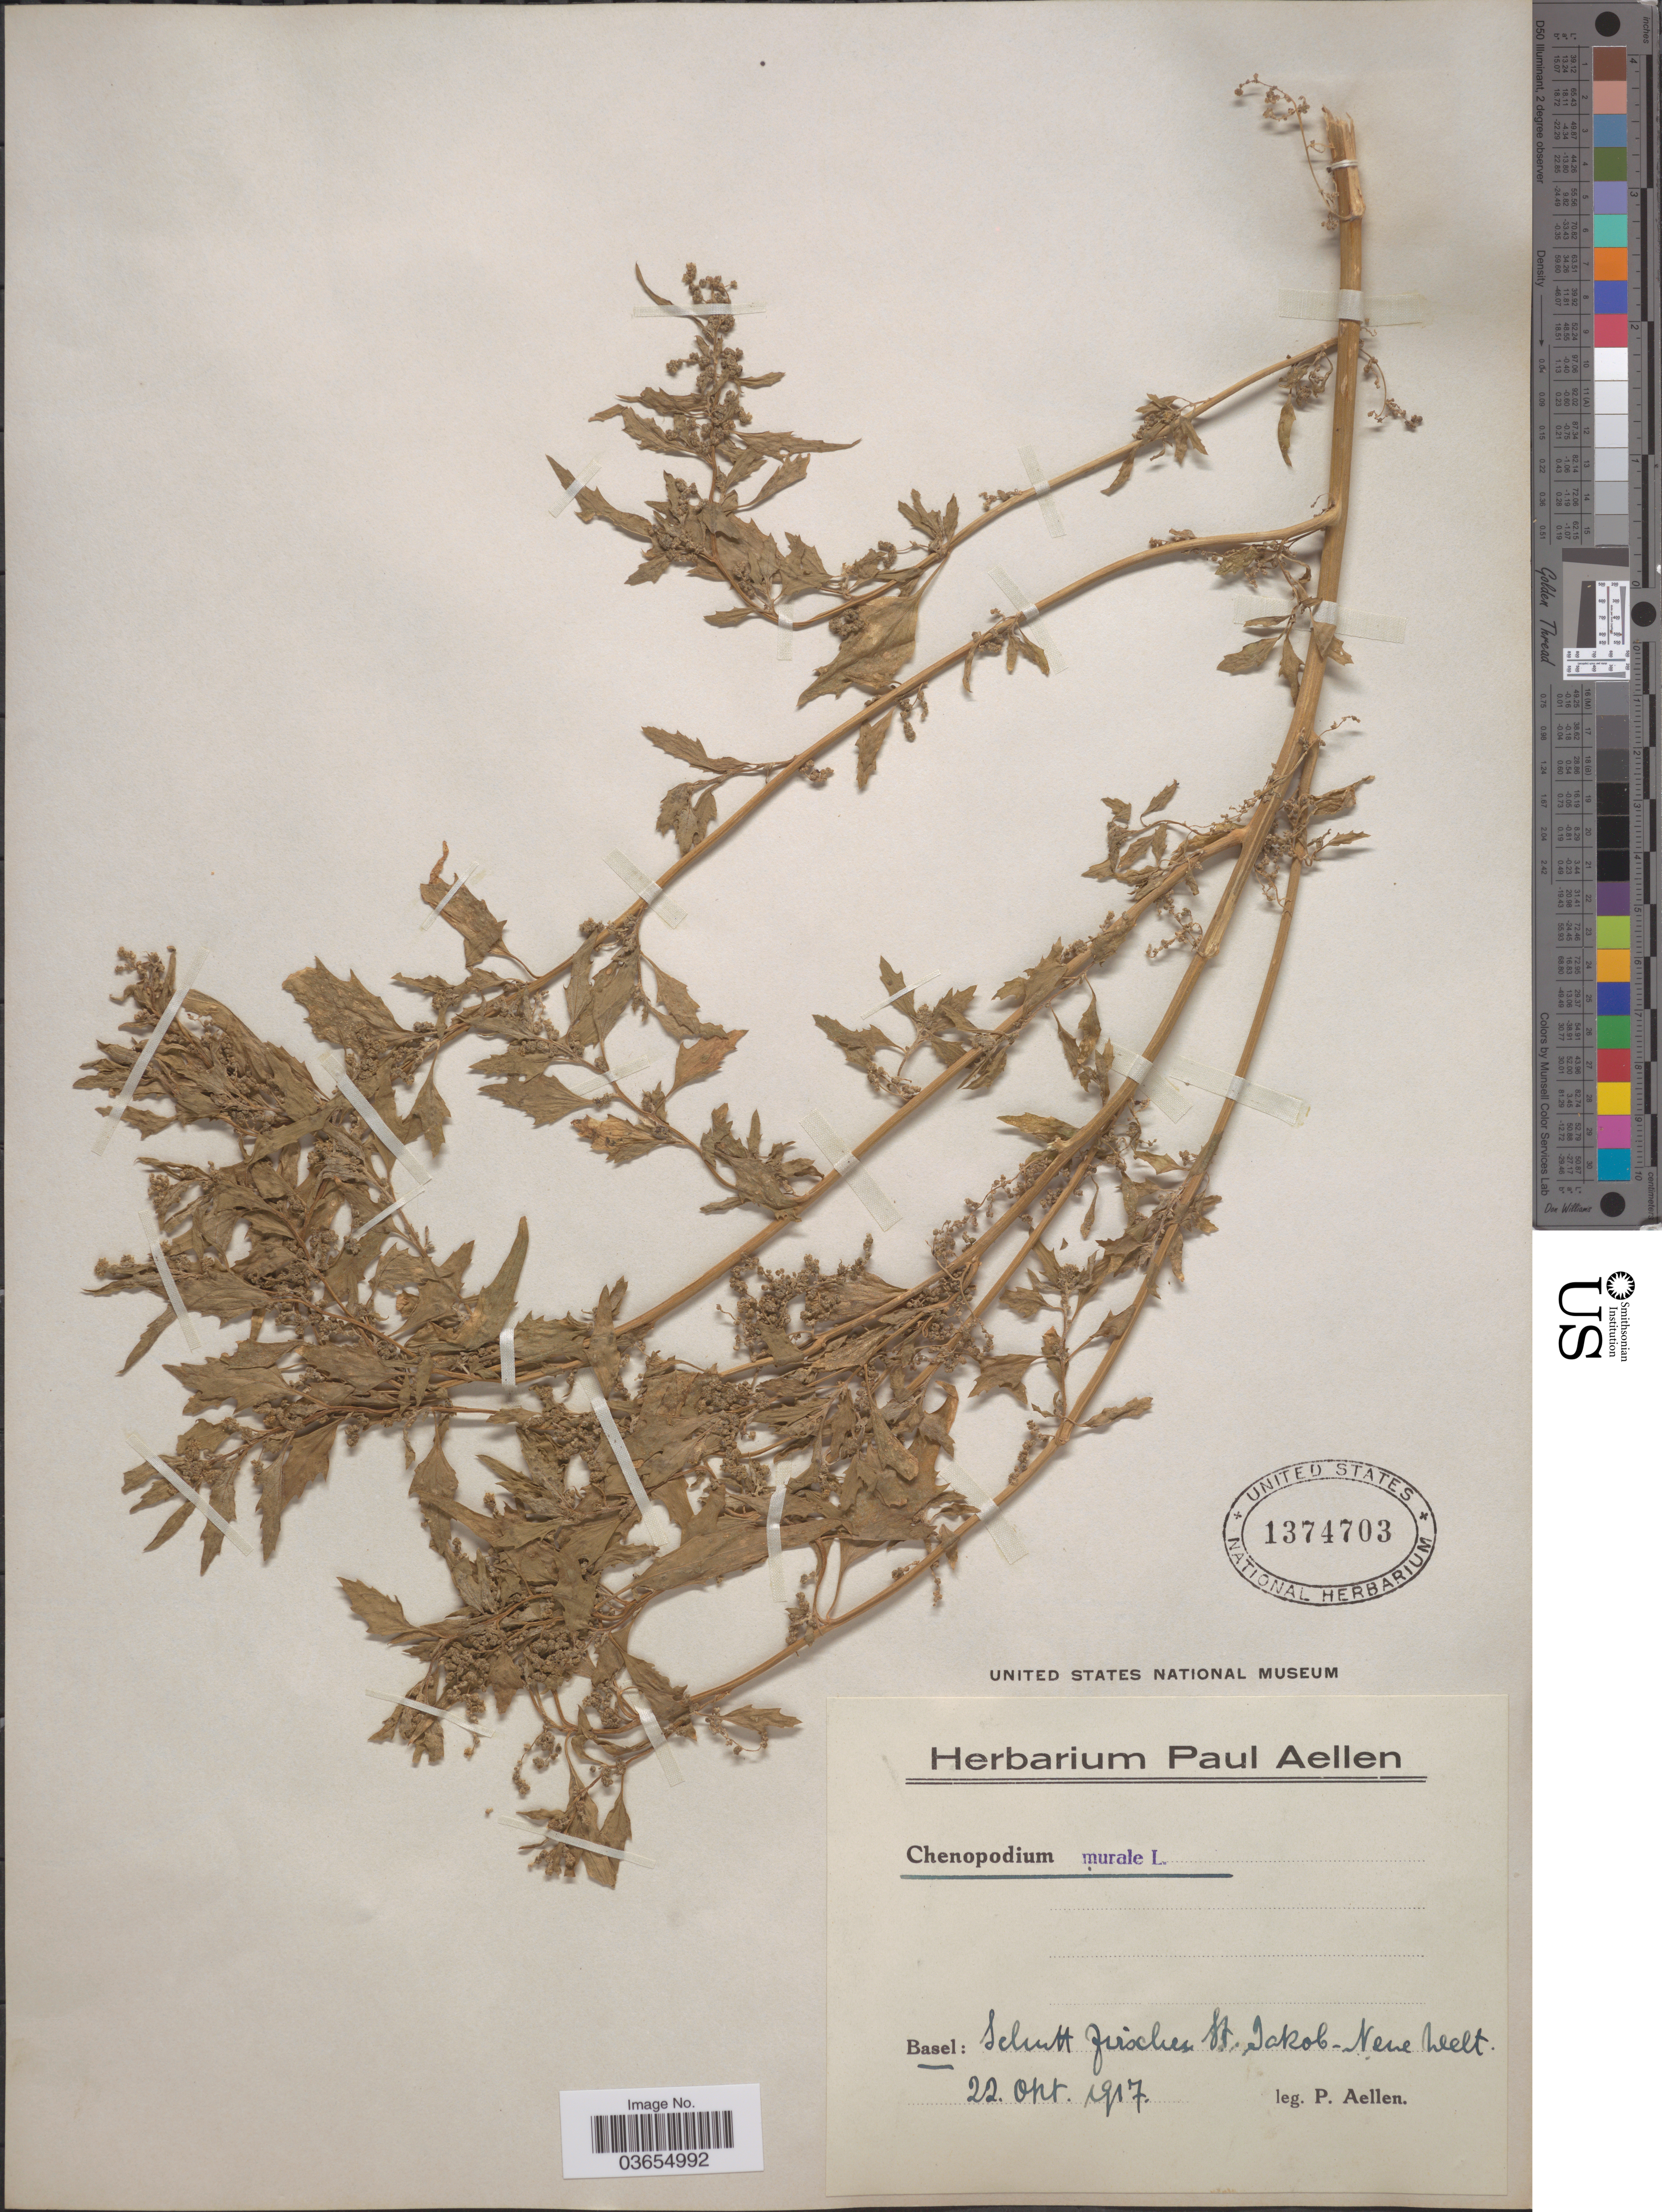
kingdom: Plantae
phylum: Tracheophyta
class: Magnoliopsida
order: Caryophyllales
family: Amaranthaceae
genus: Chenopodium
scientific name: Chenopodium murale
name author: L.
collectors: P. Aellen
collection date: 1917-10-22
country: Switzerland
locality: Basel: Schutt zwischen St. Jakob-Neue Welt.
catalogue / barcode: US 1374703